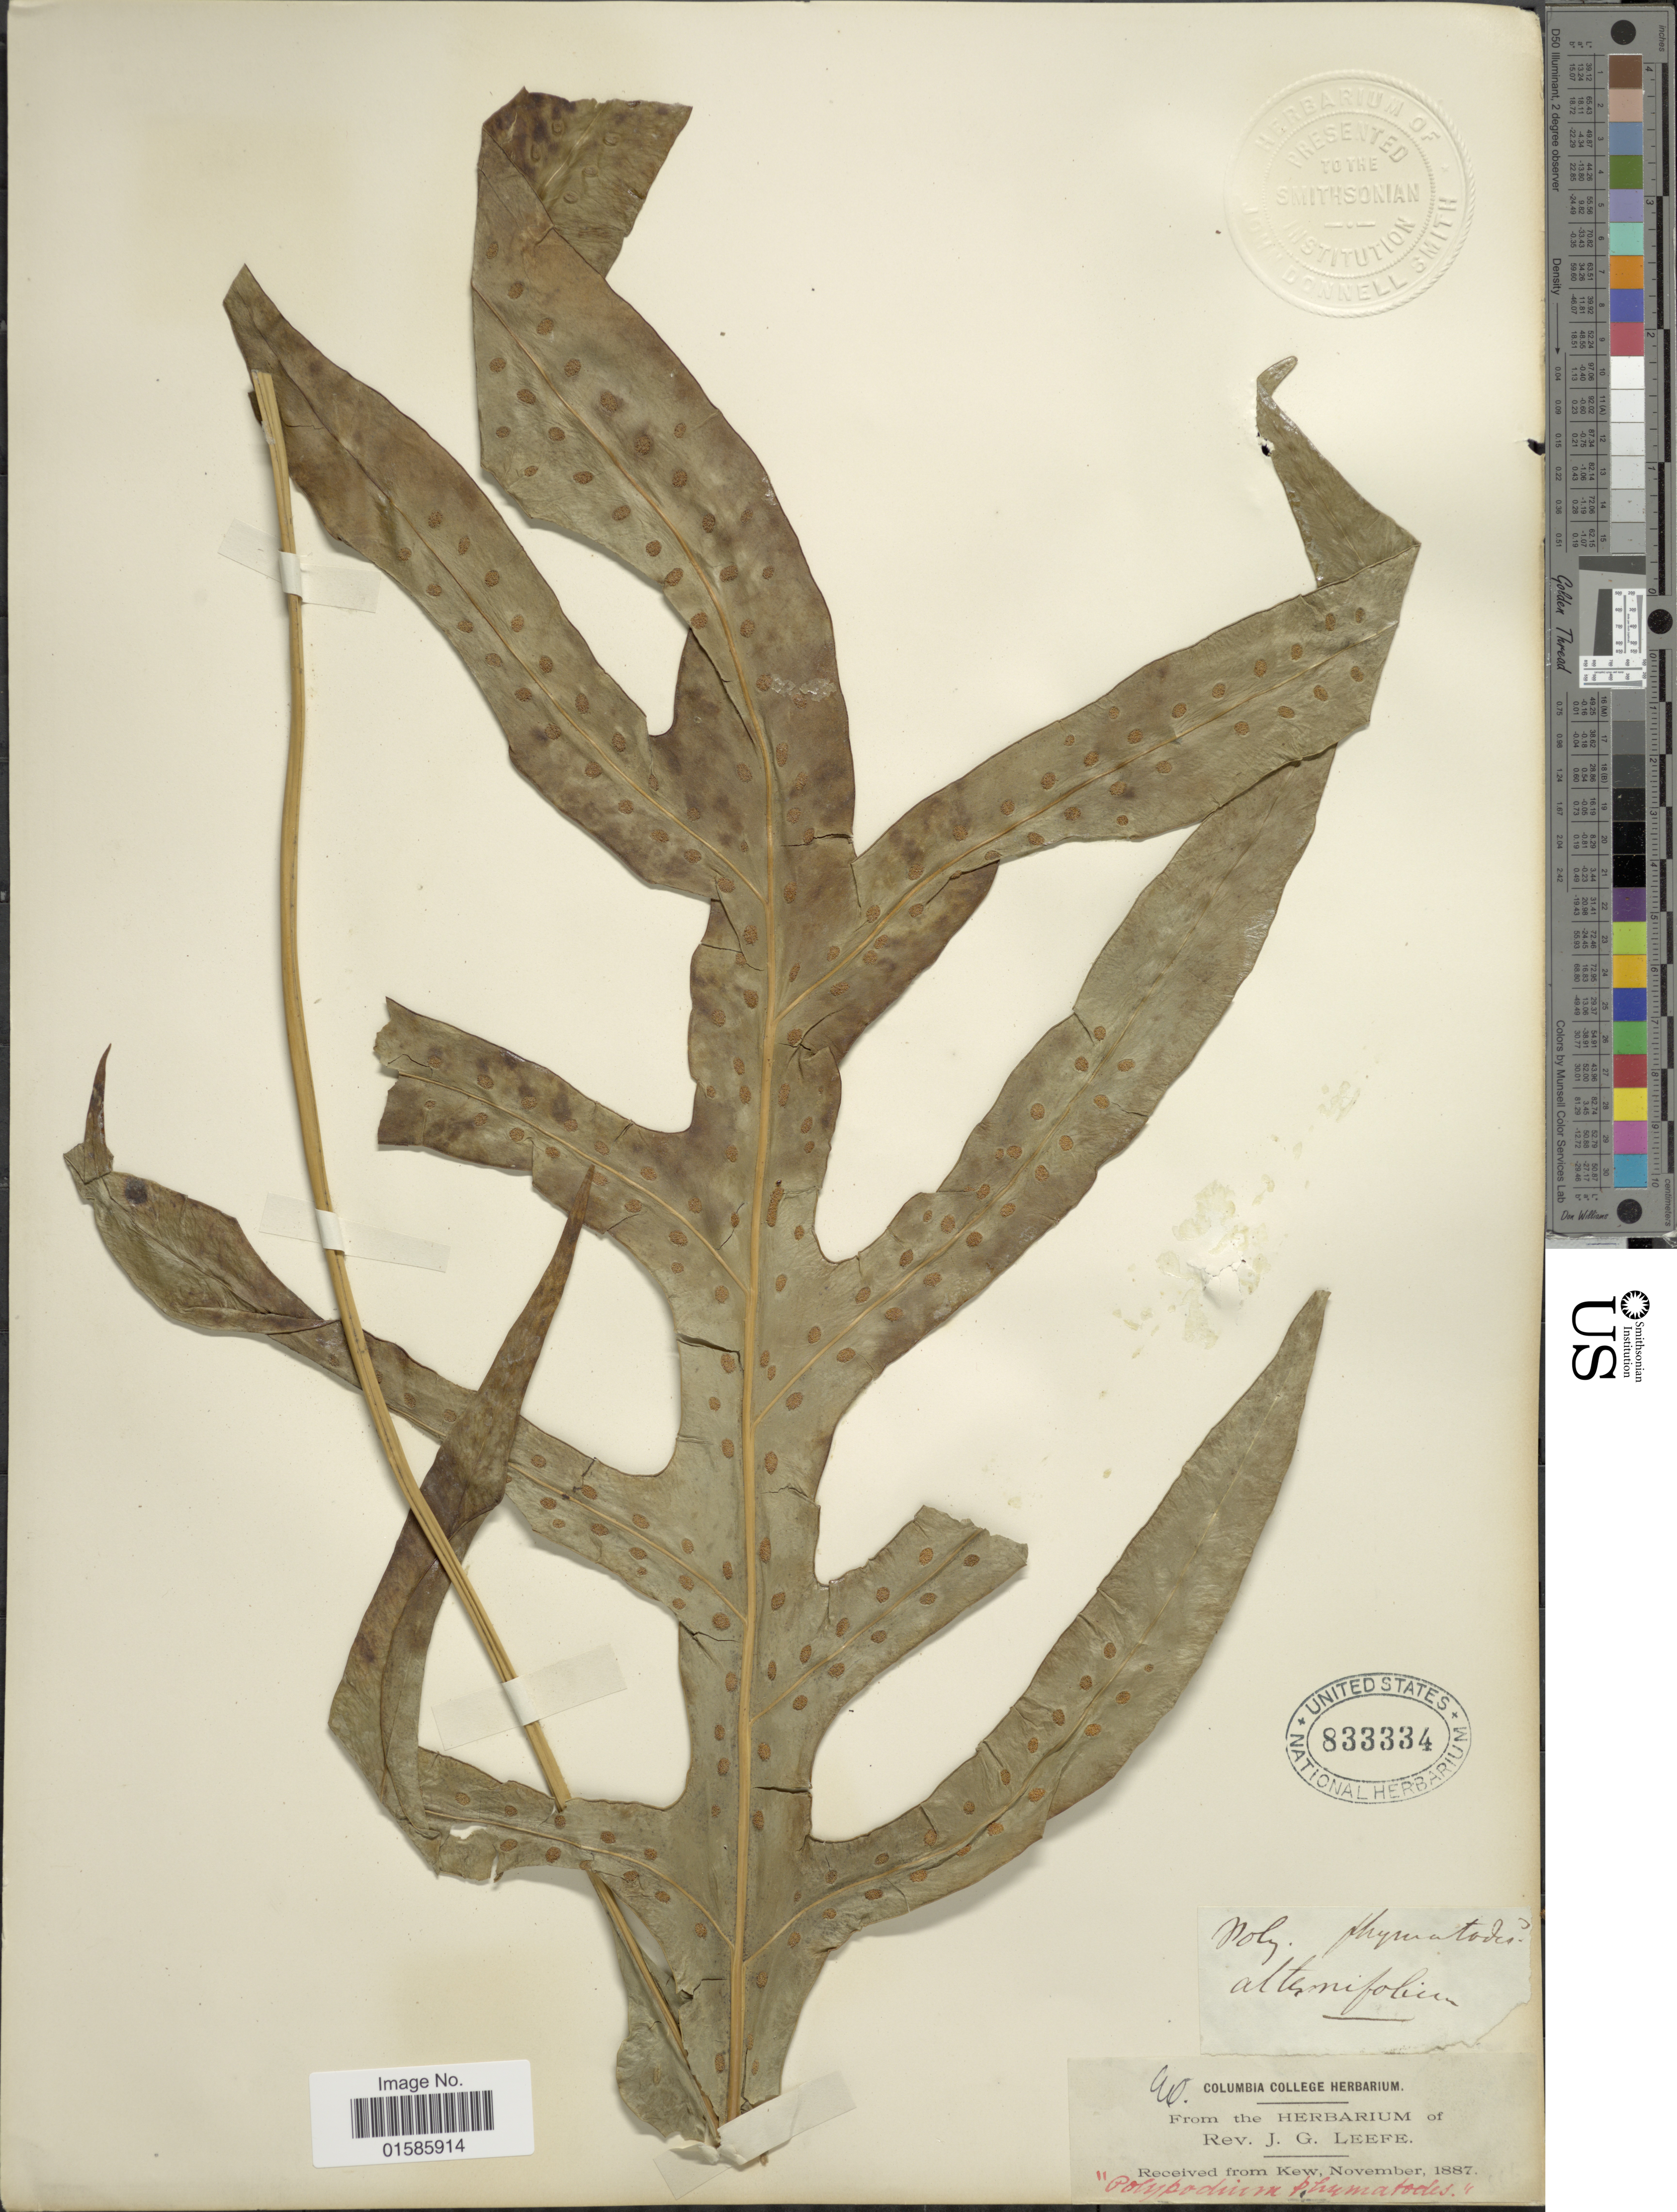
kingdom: Plantae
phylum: Tracheophyta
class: Polypodiopsida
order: Polypodiales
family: Polypodiaceae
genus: Microsorum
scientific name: Microsorum nigrescens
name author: (Blume) Copel.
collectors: J. Leefe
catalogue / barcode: US 833334